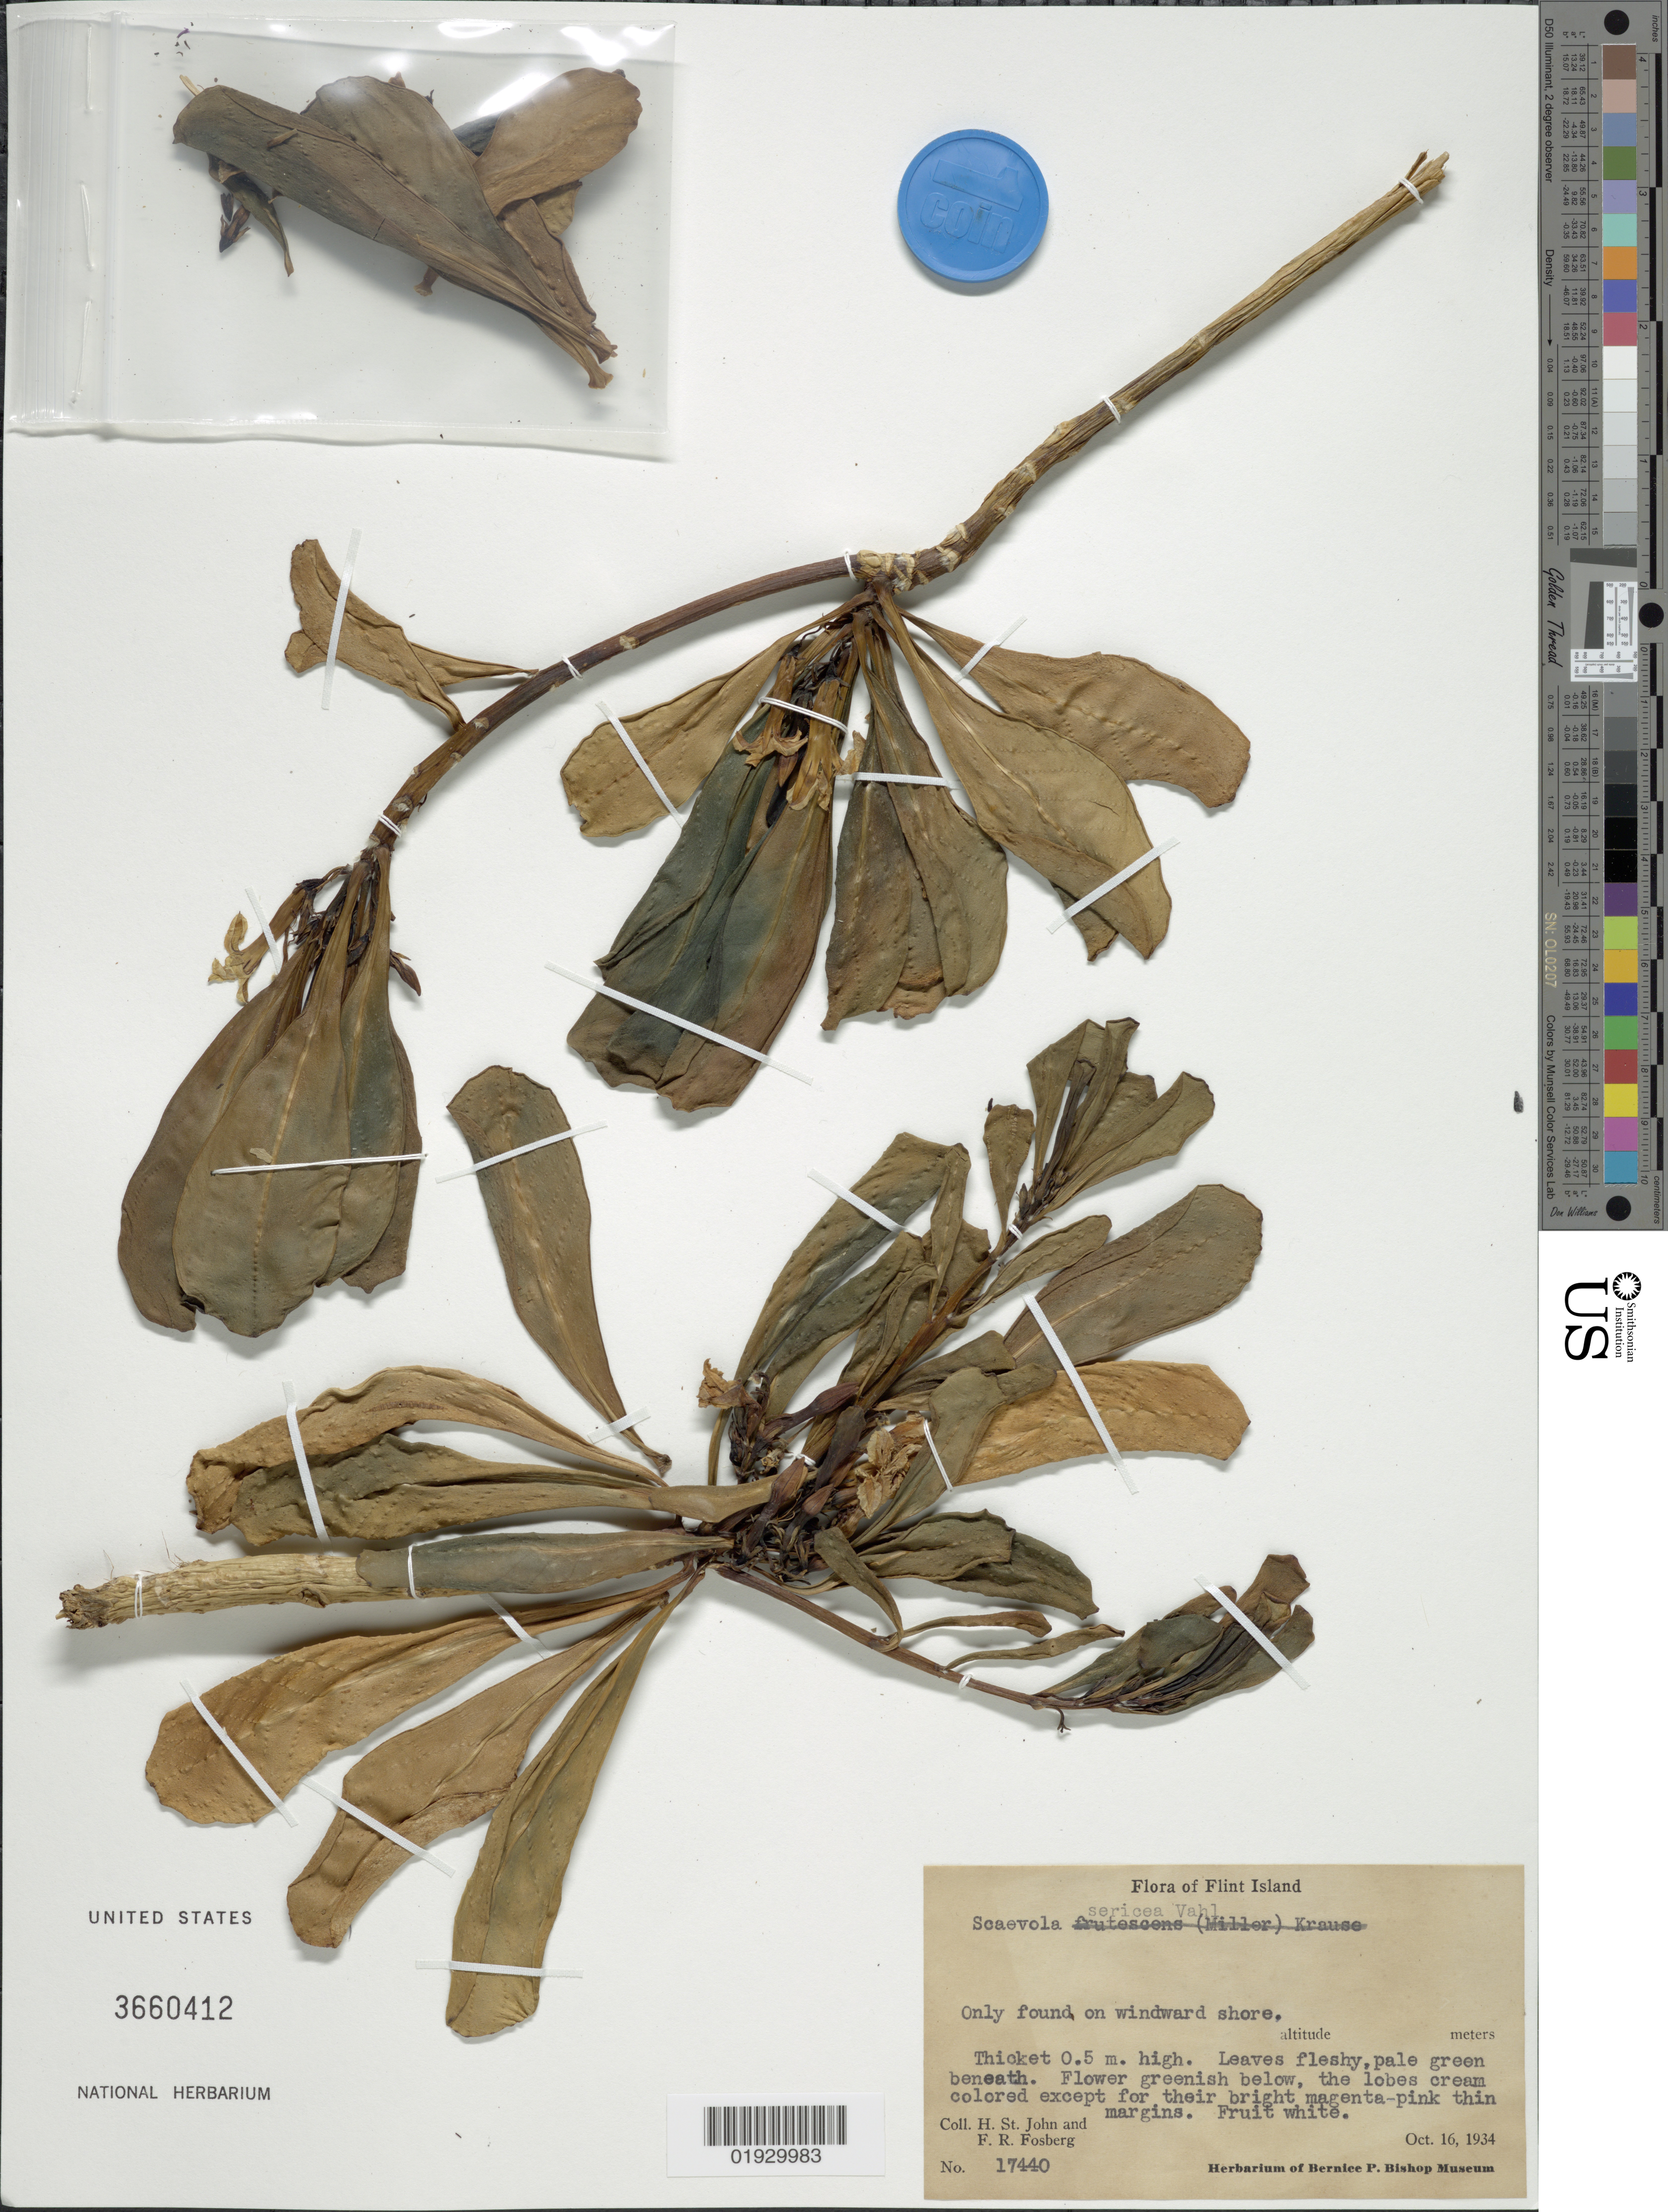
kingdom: Plantae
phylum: Tracheophyta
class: Magnoliopsida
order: Asterales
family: Goodeniaceae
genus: Scaevola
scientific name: Scaevola taccada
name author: (Gaertn.) Roxb.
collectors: H. St. John & F. R. Fosberg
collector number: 17440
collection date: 1934-10-16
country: Kiribati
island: Flint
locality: Flint Island.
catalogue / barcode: US 3660412